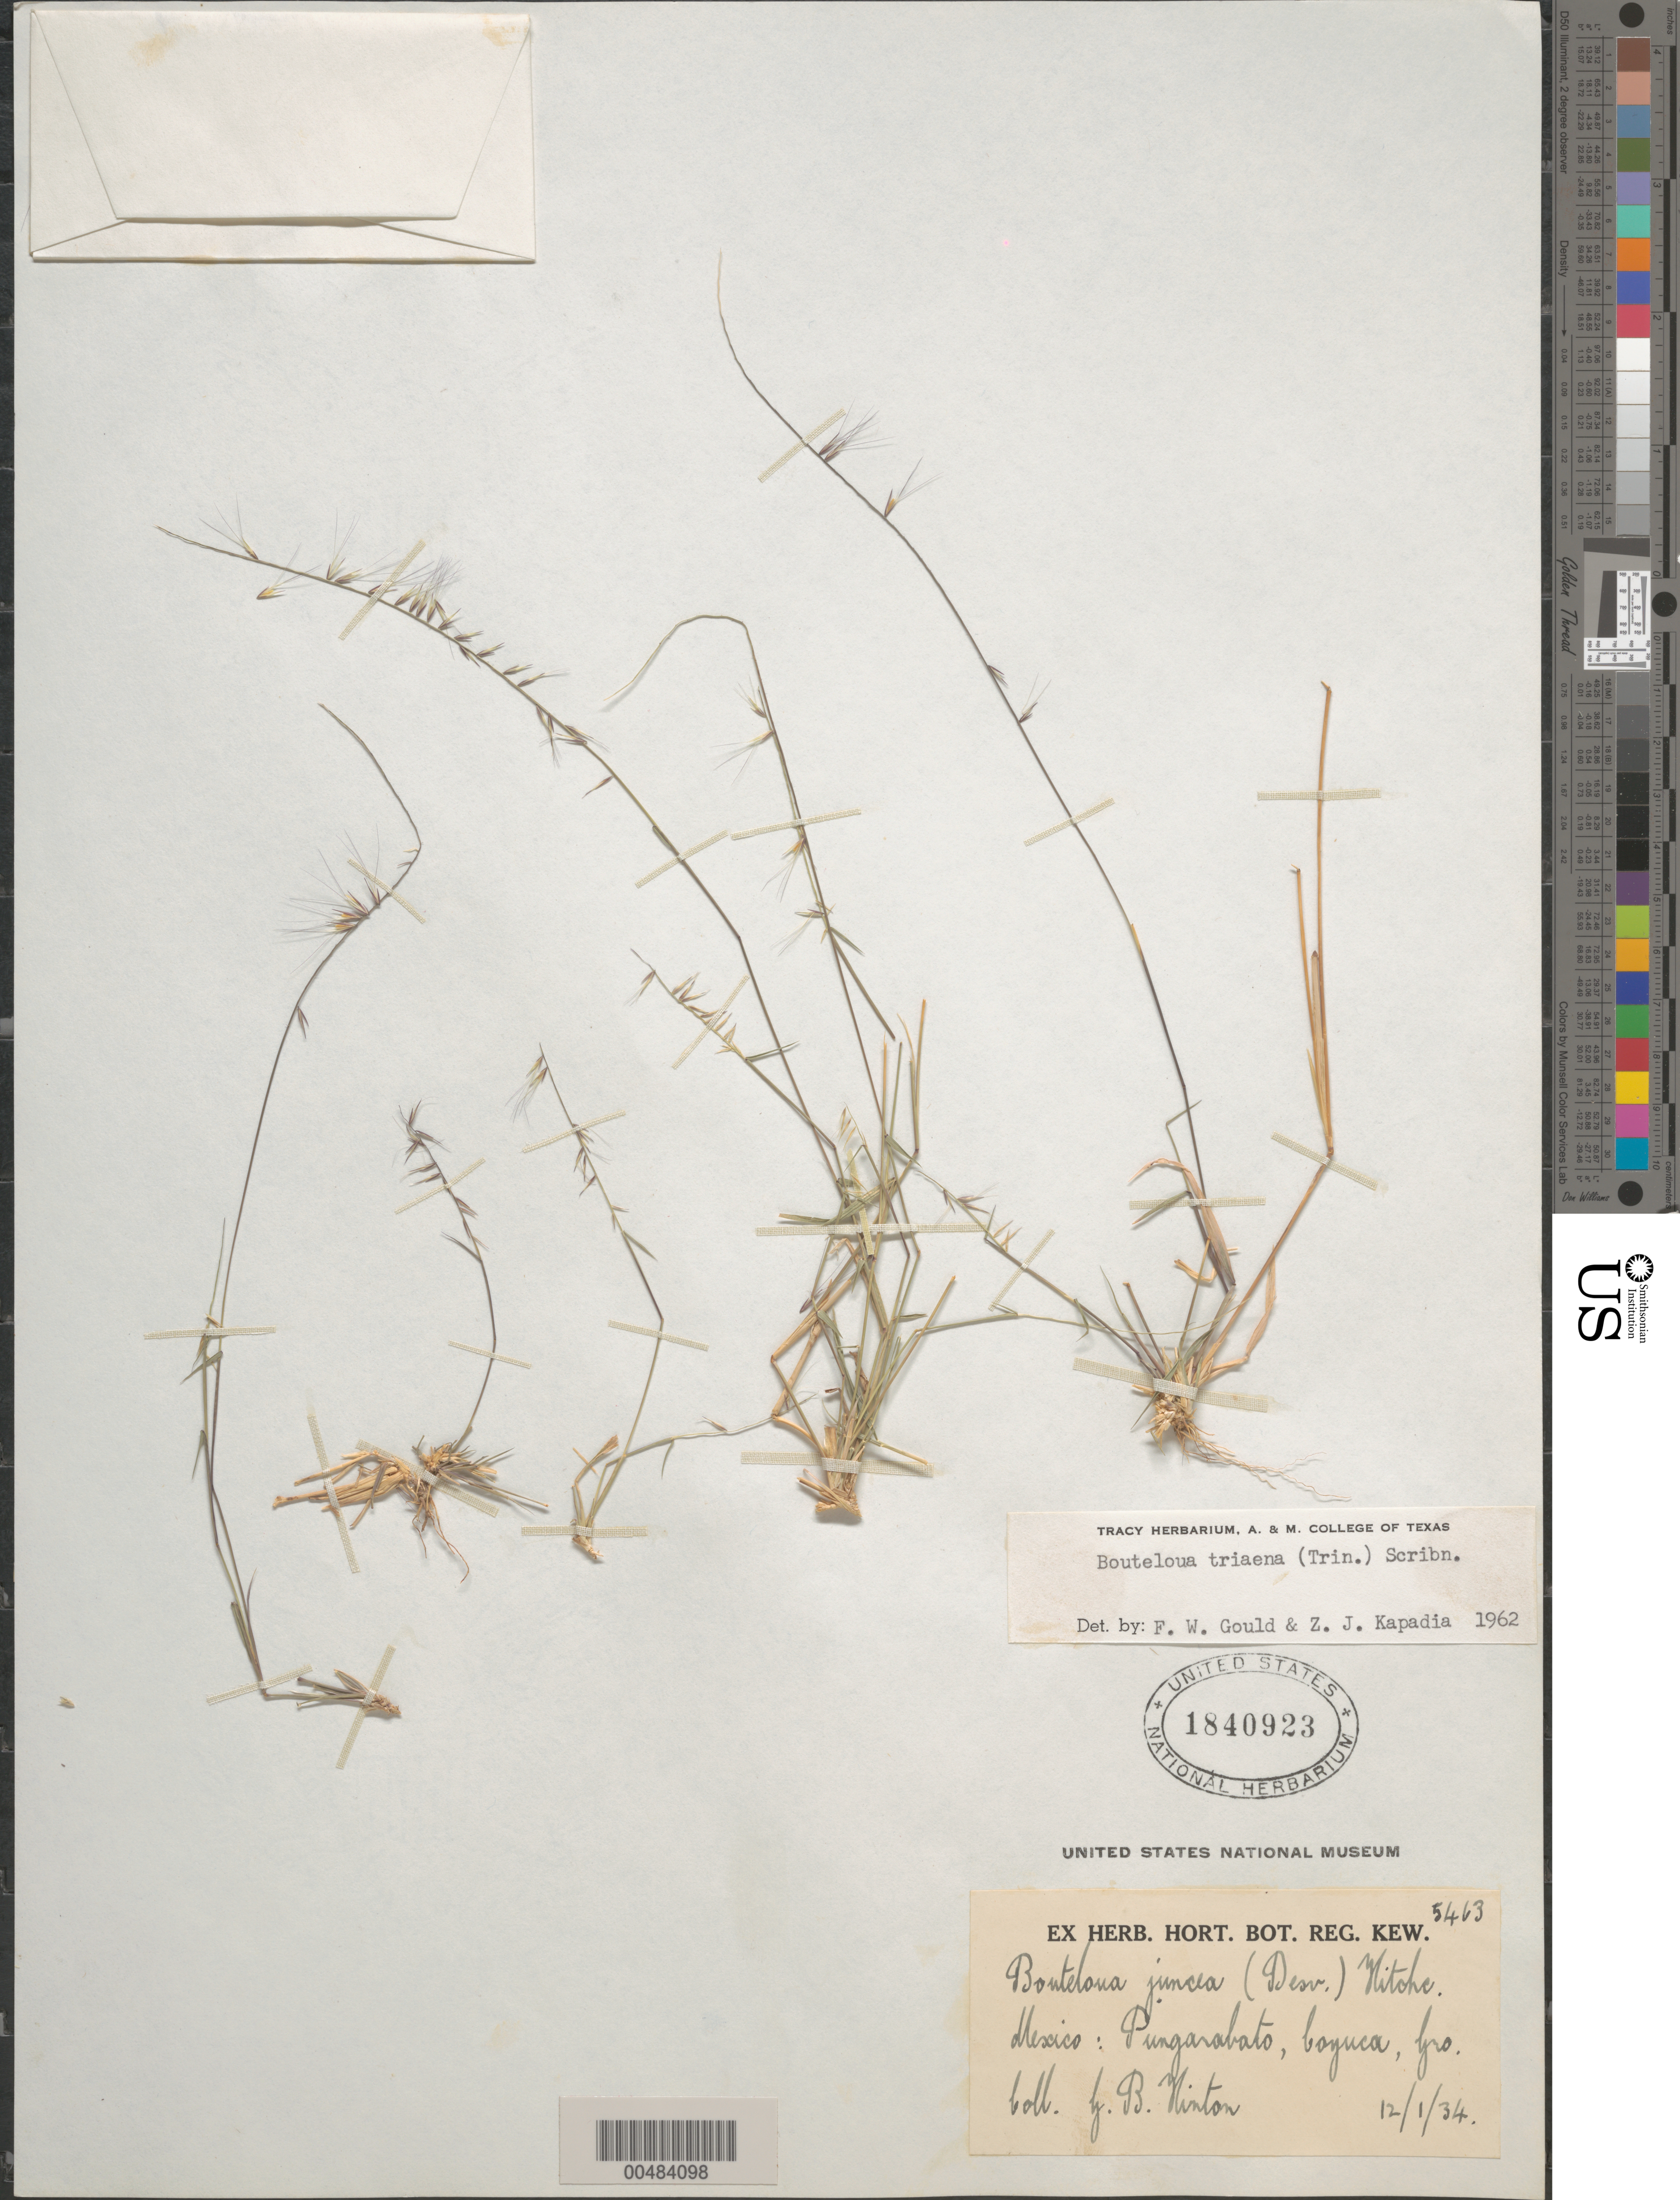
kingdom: Plantae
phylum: Tracheophyta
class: Liliopsida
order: Poales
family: Poaceae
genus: Bouteloua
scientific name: Bouteloua triaena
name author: (Trin. ex Spreng.) Scribn.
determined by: Gould, F. W.; Kapadia, Zarir J.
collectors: G. B. Hinton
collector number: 5463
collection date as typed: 1 Dec 1934 or 12 Jan 1934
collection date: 1934-01-12 or 1934-12-01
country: Mexico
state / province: Guerrero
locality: Pungarabato, Coyuca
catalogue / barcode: US 1840923